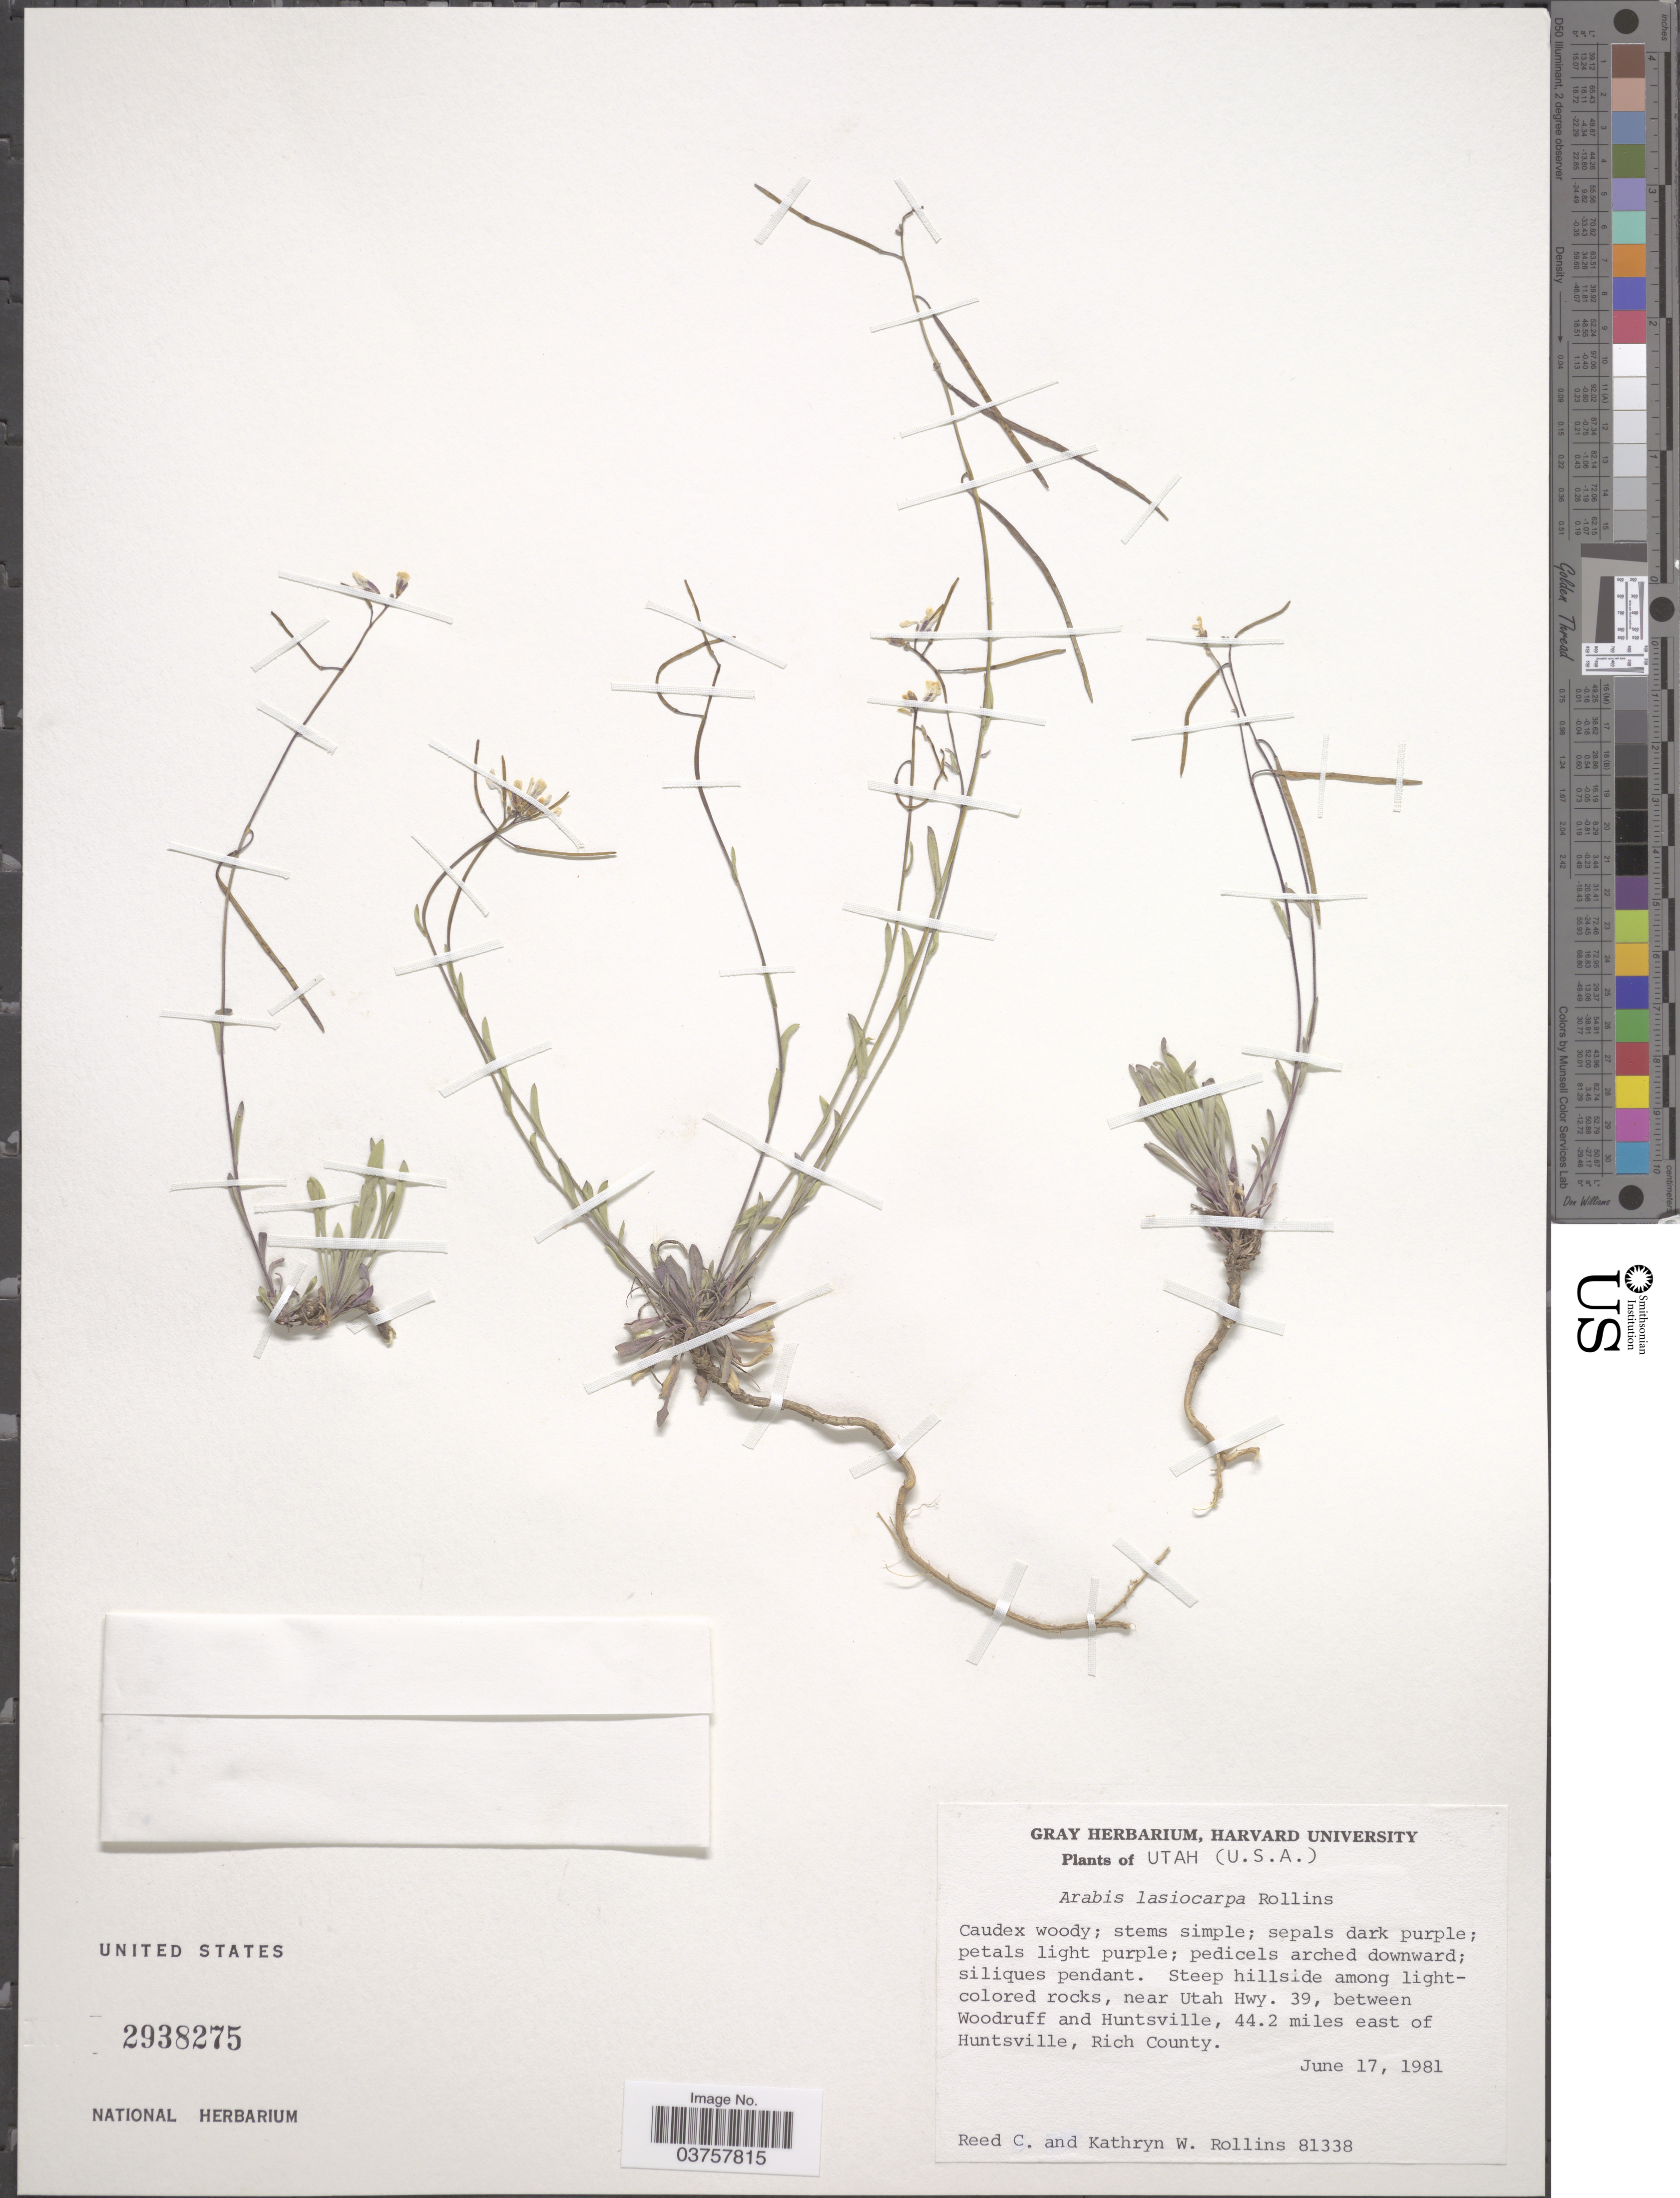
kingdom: Plantae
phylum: Tracheophyta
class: Magnoliopsida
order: Brassicales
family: Brassicaceae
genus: Arabis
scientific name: Arabis lasiocarpa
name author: Rollins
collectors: R. C. Rollins & K. W. Rollins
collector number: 81338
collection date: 1981-06-17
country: United States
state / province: Utah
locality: Near Utah Hwy. 39, between Woodruff and Huntsville, 44.2 miles east of Huntsville, Rich County.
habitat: steep hillside among light colored rocks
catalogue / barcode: US 2938275